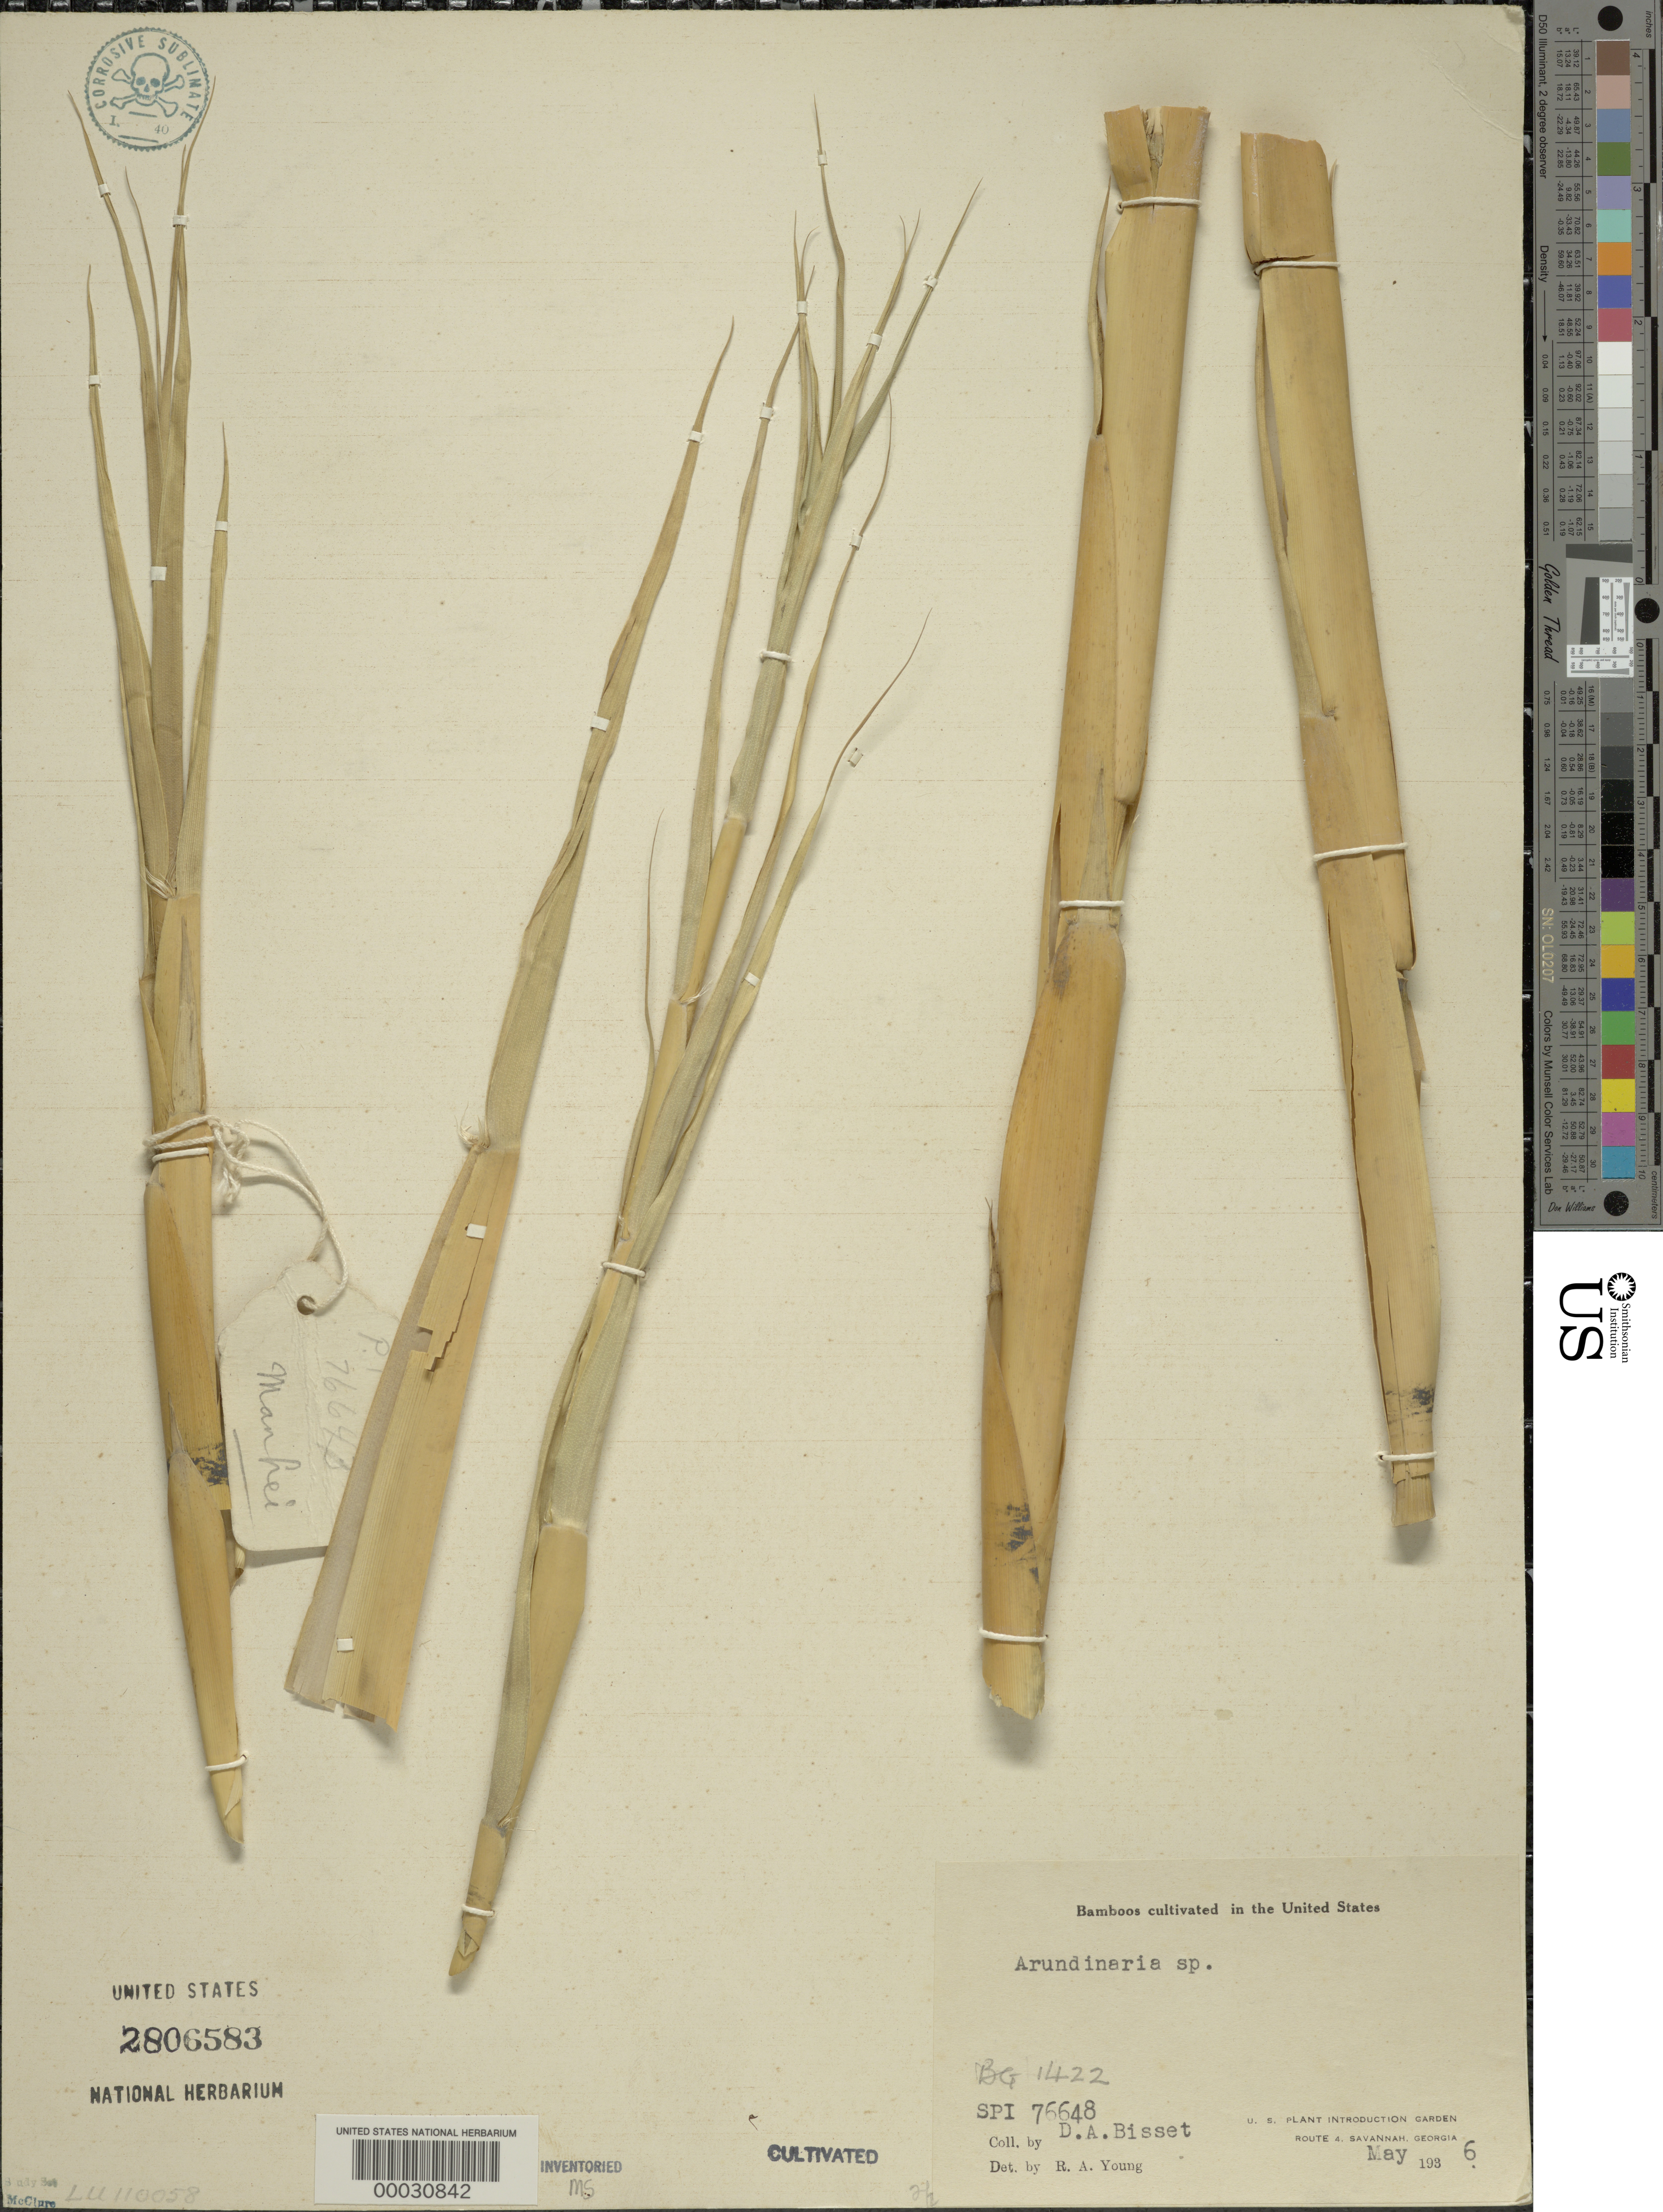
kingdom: Plantae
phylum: Tracheophyta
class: Liliopsida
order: Poales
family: Poaceae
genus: Arundinaria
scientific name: Arundinaria sp.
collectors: D. Bisset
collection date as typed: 06 May 1936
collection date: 1936-05-06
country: United States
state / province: Georgia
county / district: Chatham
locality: U.s.d.a. plant introduction station-savannah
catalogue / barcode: US 2806583